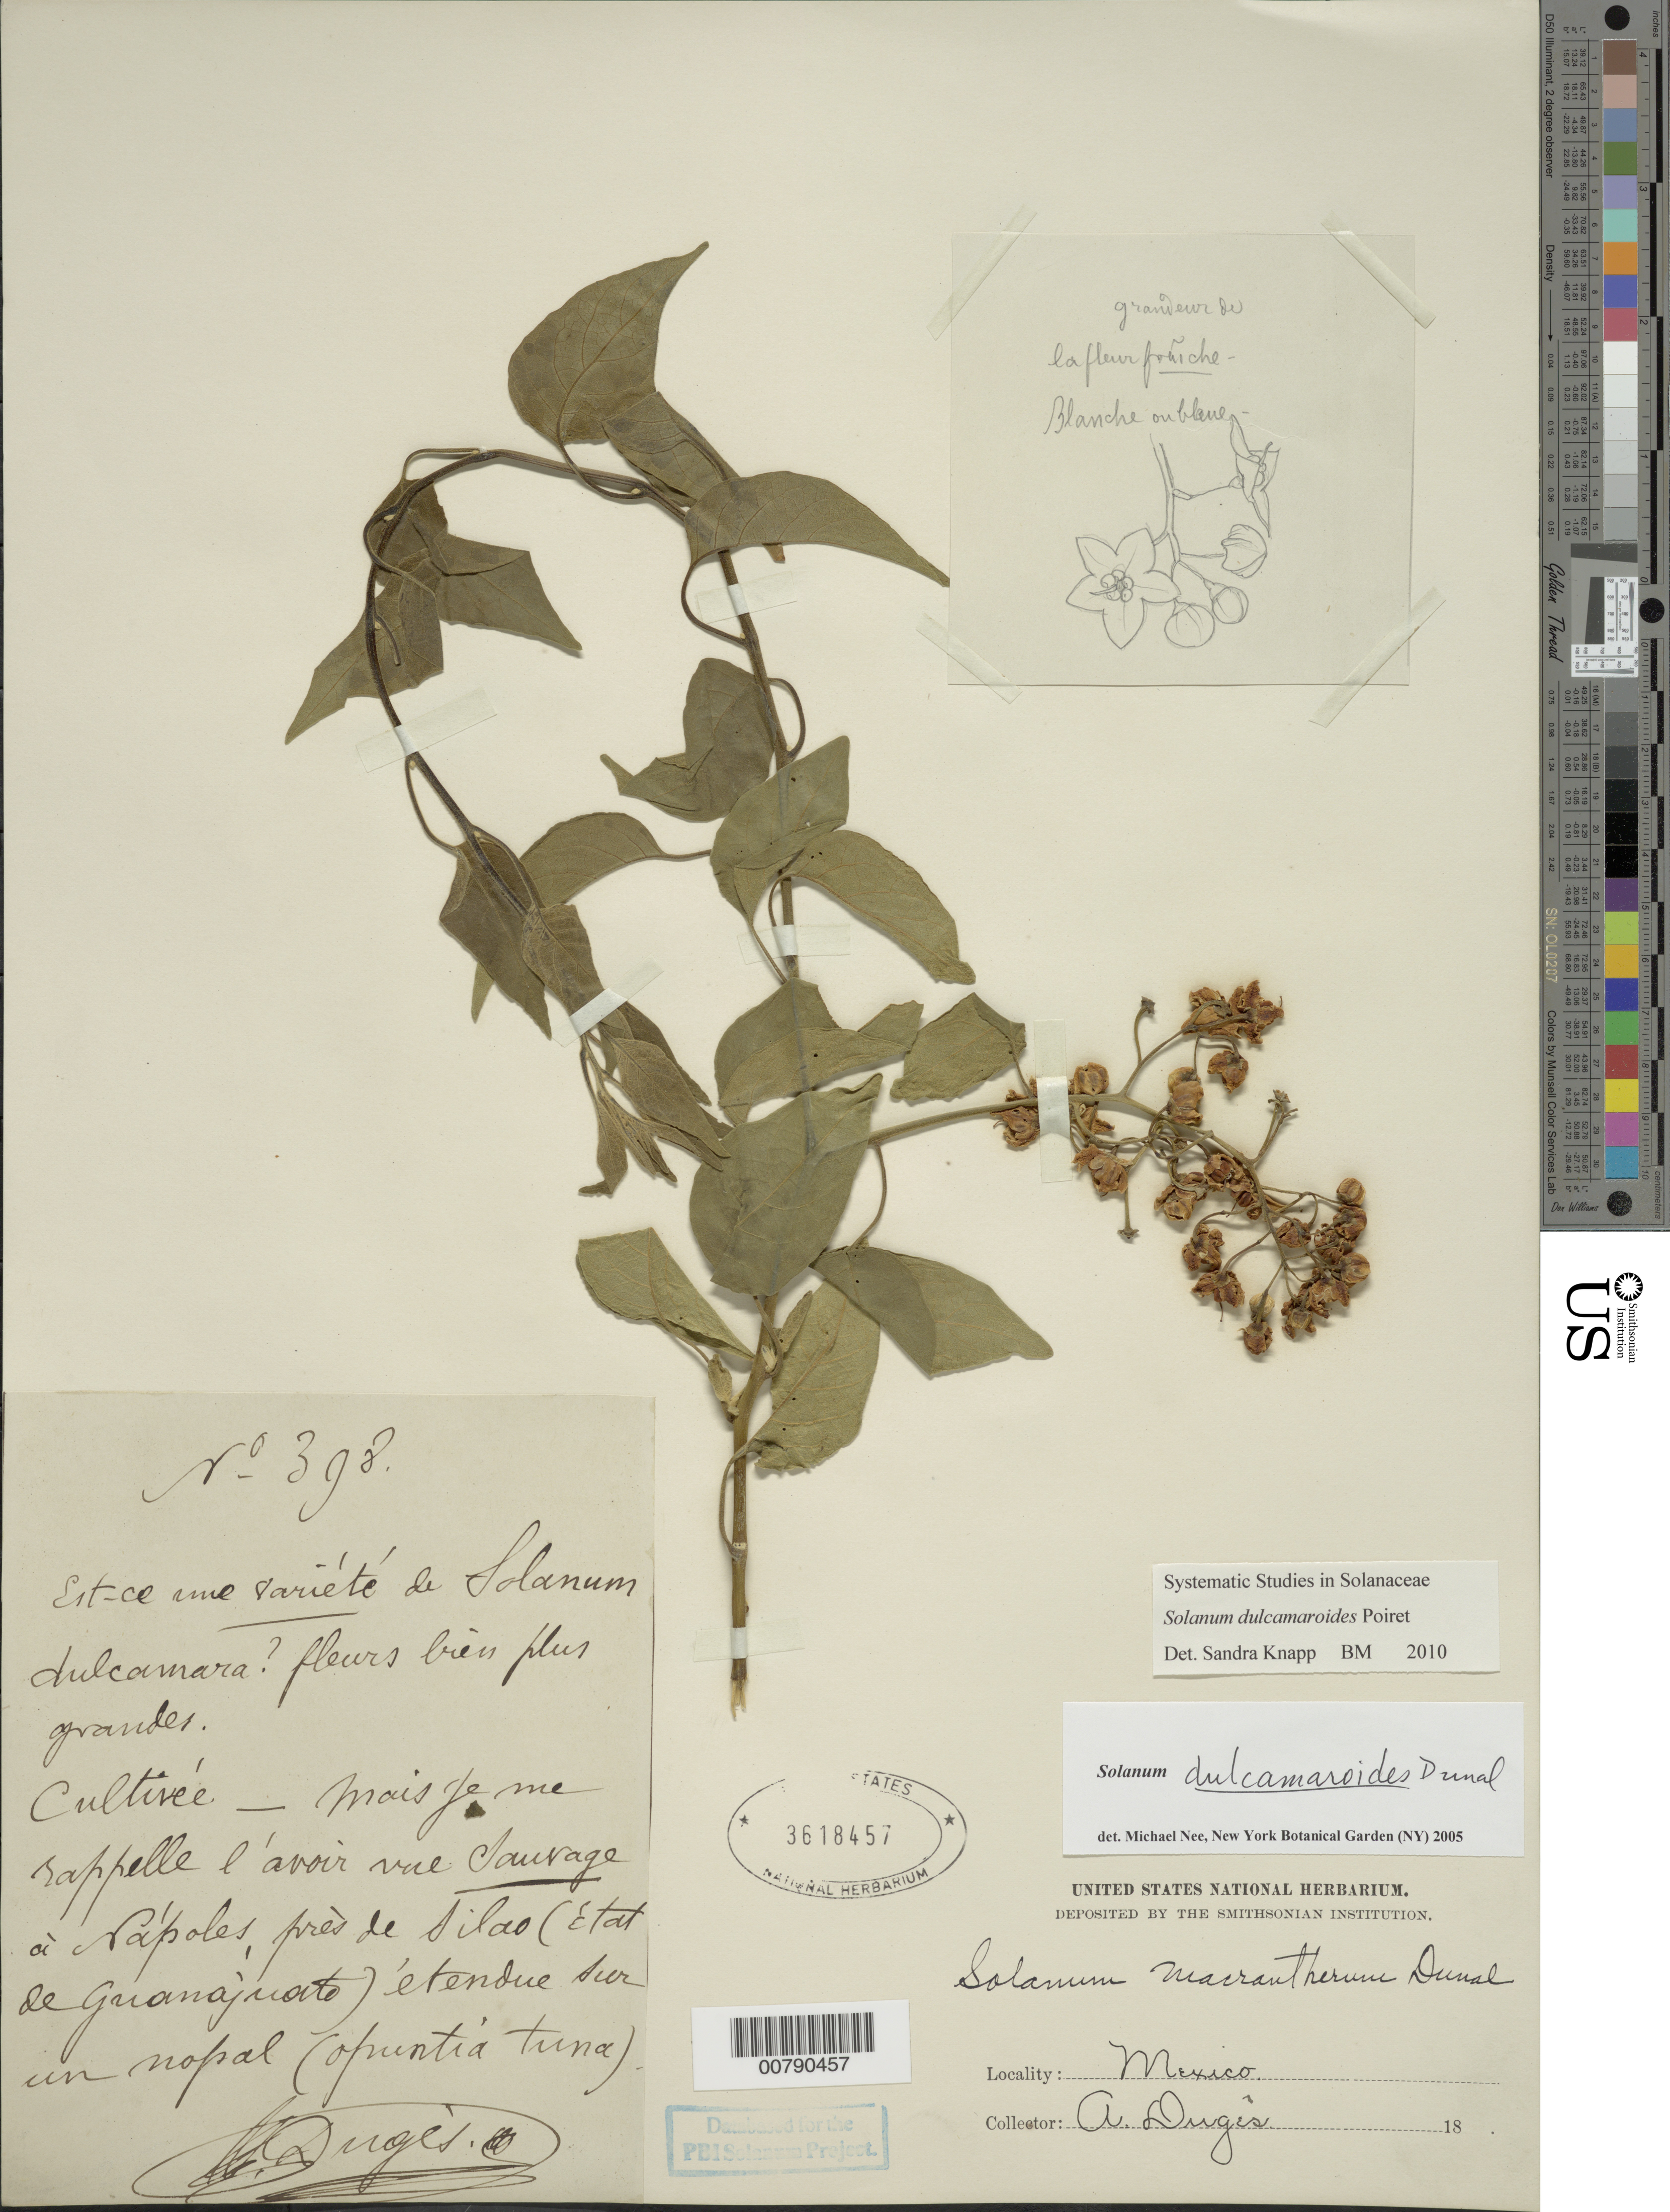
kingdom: Plantae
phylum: Tracheophyta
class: Magnoliopsida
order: Solanales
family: Solanaceae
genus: Solanum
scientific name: Solanum dulcamaroides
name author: Dunal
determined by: Knapp, S. D.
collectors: A. Dugès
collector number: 398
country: Mexico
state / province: Guanajuato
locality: sin. loc.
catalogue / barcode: US 3618457